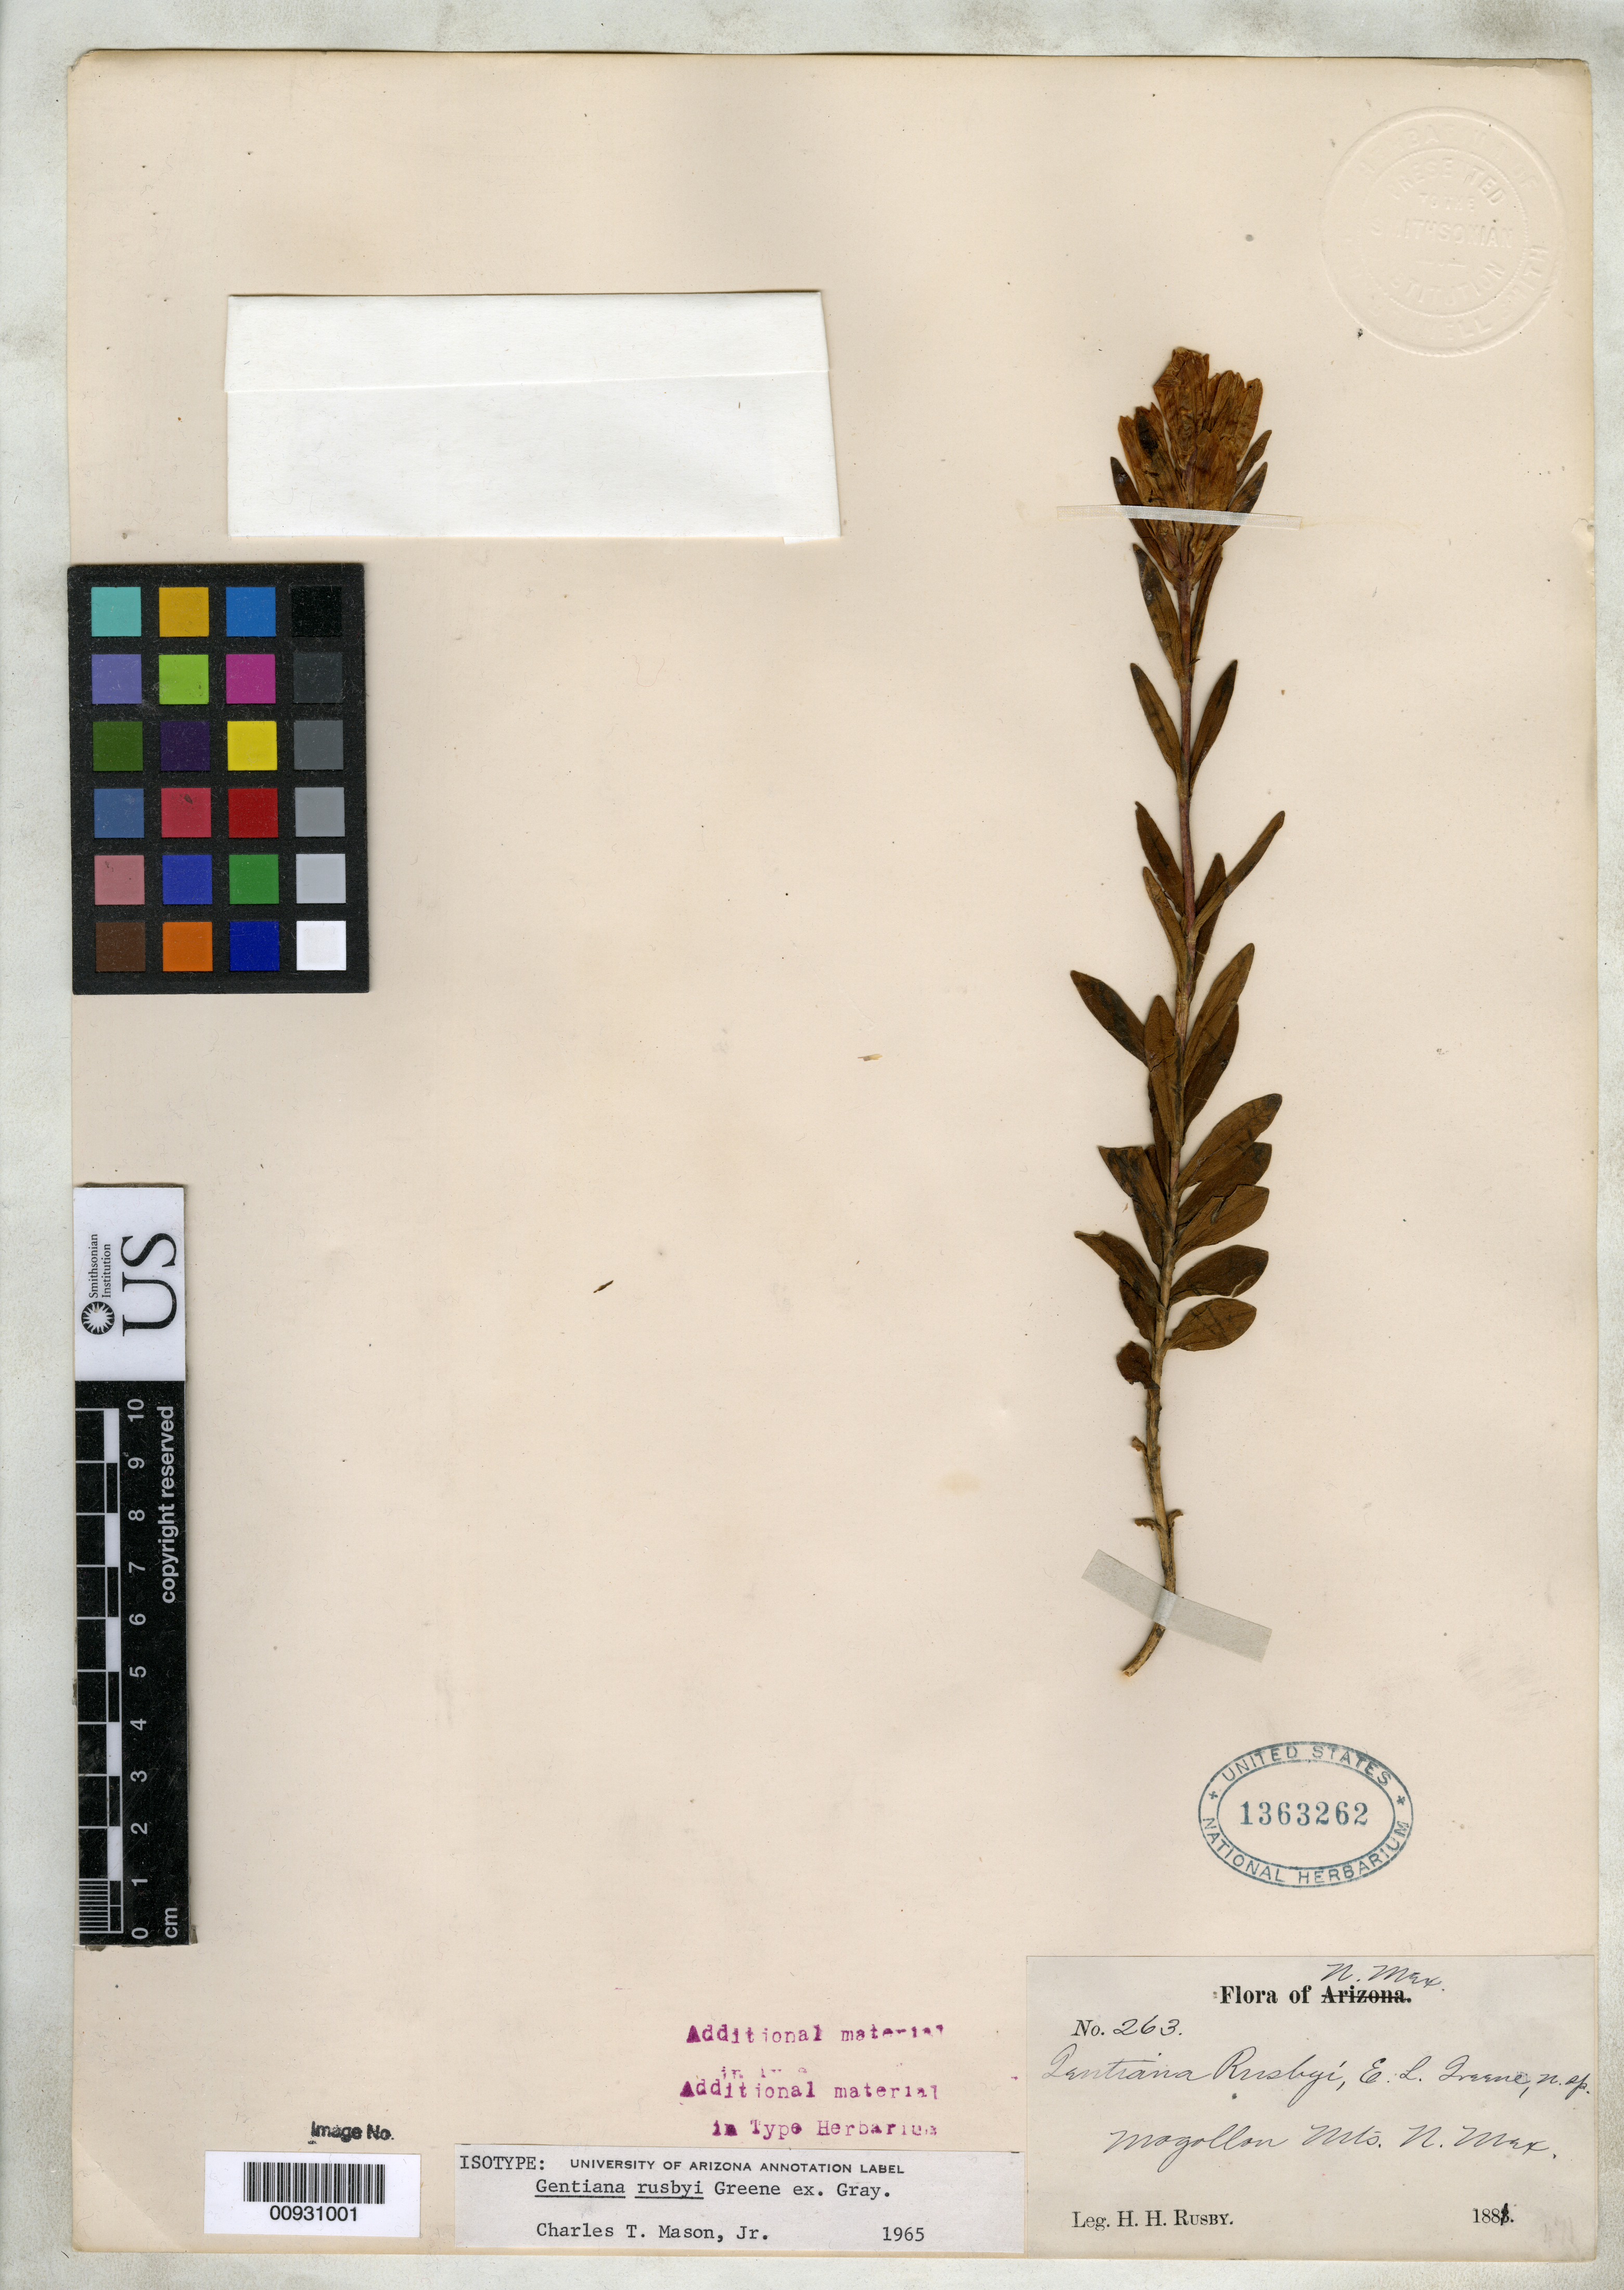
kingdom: Plantae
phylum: Tracheophyta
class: Magnoliopsida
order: Gentianales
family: Gentianaceae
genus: Gentiana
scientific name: Gentiana rusbyi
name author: Greene ex A. Gray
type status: Isotype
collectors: H. H. Rusby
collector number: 263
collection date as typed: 1881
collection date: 1881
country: United States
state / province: New Mexico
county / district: Catron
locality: Mogollon Mts.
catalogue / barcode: US 1363262